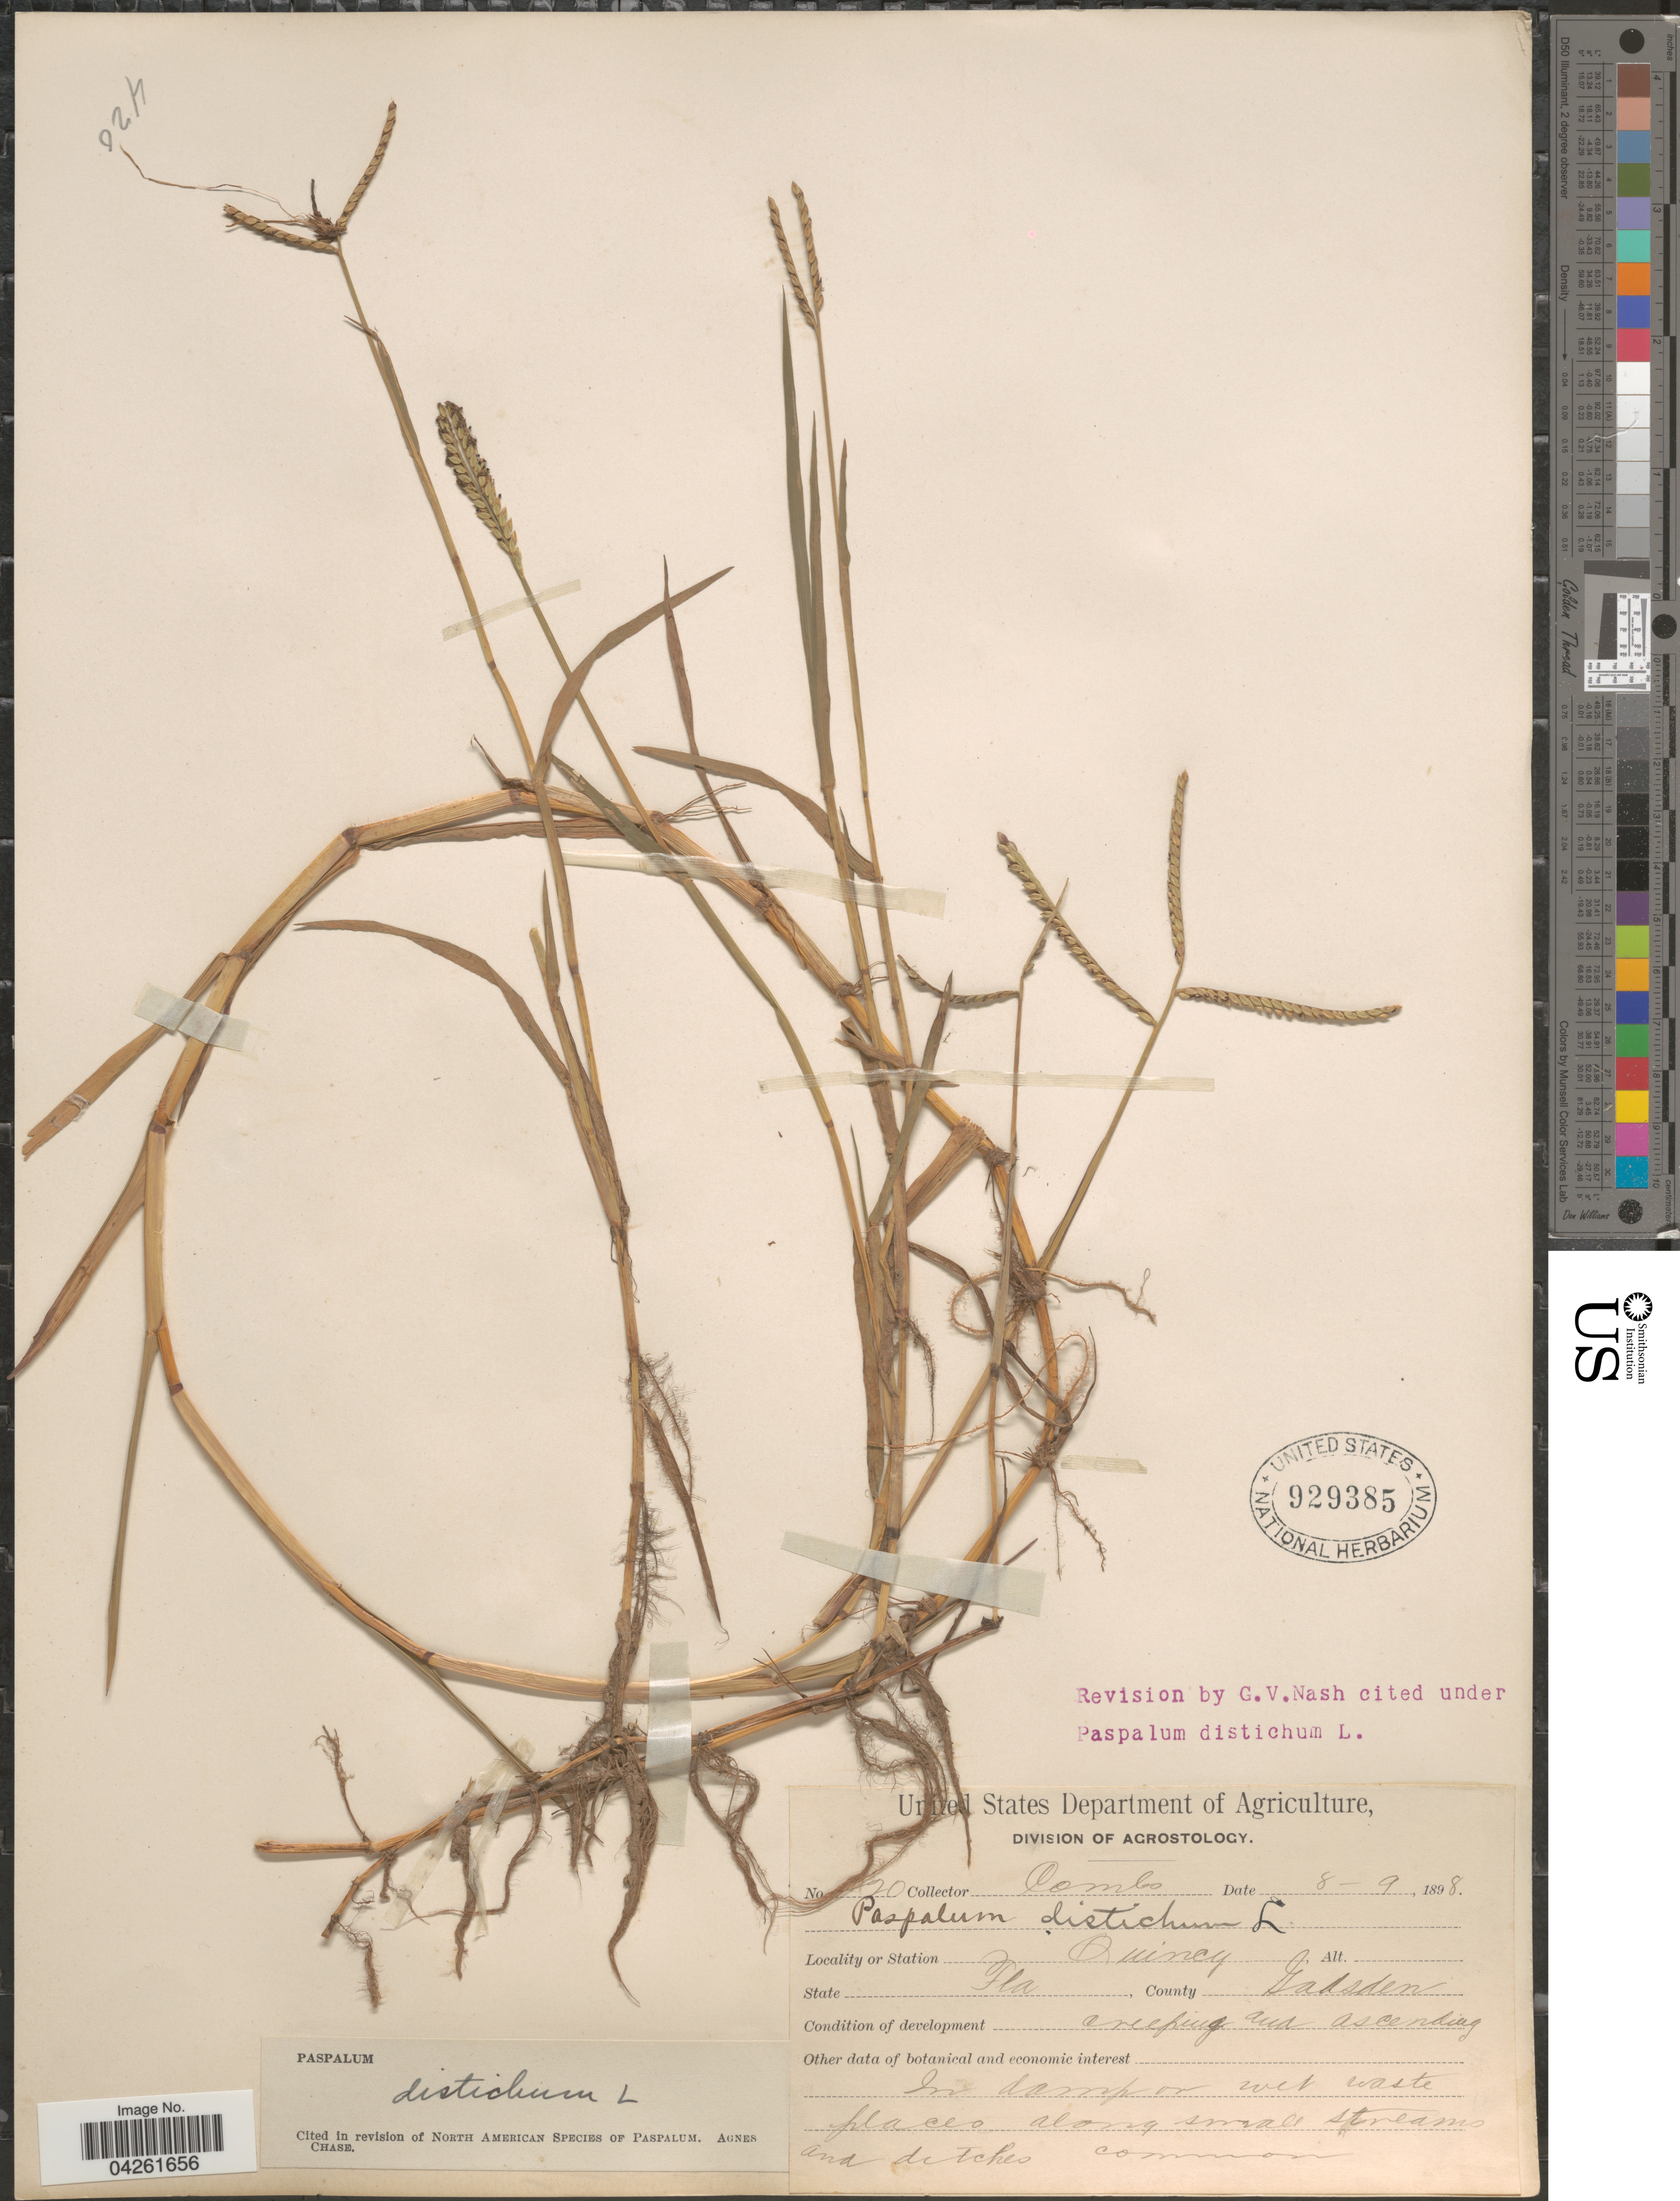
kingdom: Plantae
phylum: Tracheophyta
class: Liliopsida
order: Poales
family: Poaceae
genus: Paspalum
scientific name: Paspalum distichum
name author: L.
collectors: -. Combs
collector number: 420*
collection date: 1898-08-09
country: United States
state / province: Florida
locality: Quincy. County Gadsden.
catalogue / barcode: US 929385